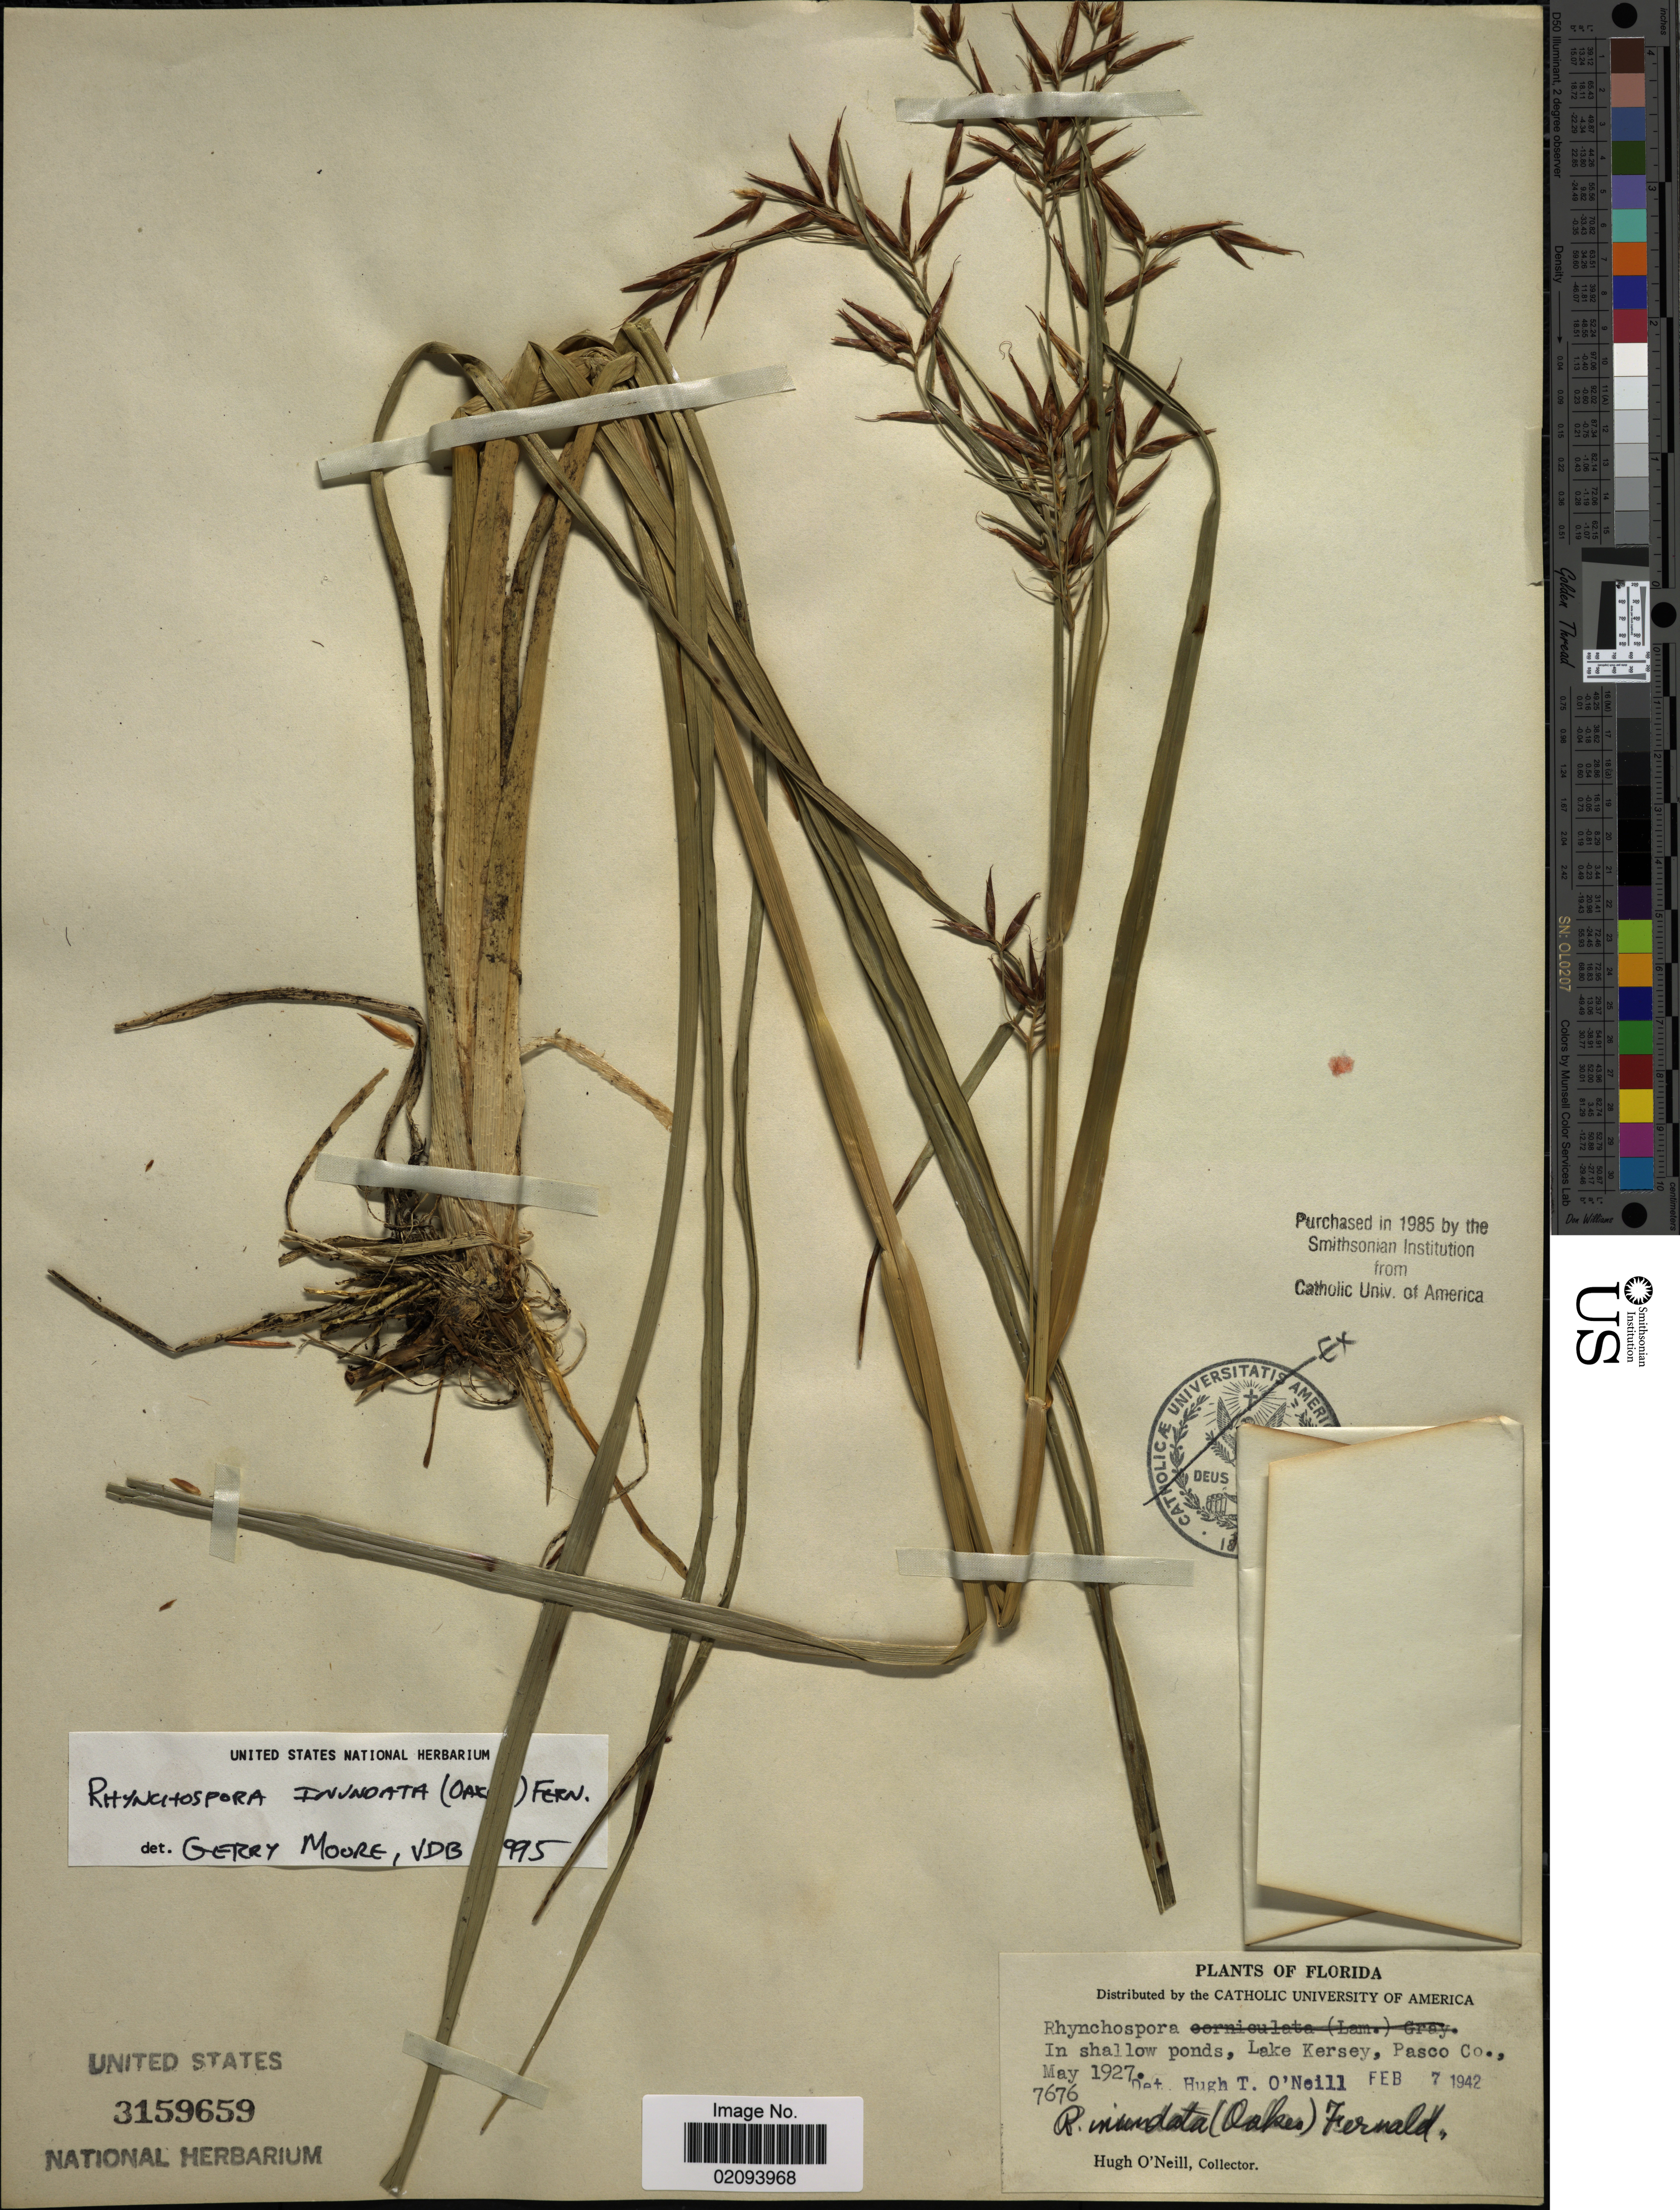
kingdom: Plantae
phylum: Tracheophyta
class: Liliopsida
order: Poales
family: Cyperaceae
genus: Rhynchospora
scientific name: Rhynchospora inundata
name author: (Oakes) Fernald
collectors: H. O'Neill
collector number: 7676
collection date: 1927-05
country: United States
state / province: Florida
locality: In shallow ponds, Lake Kersey, Pasco Co.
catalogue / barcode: US 3159659